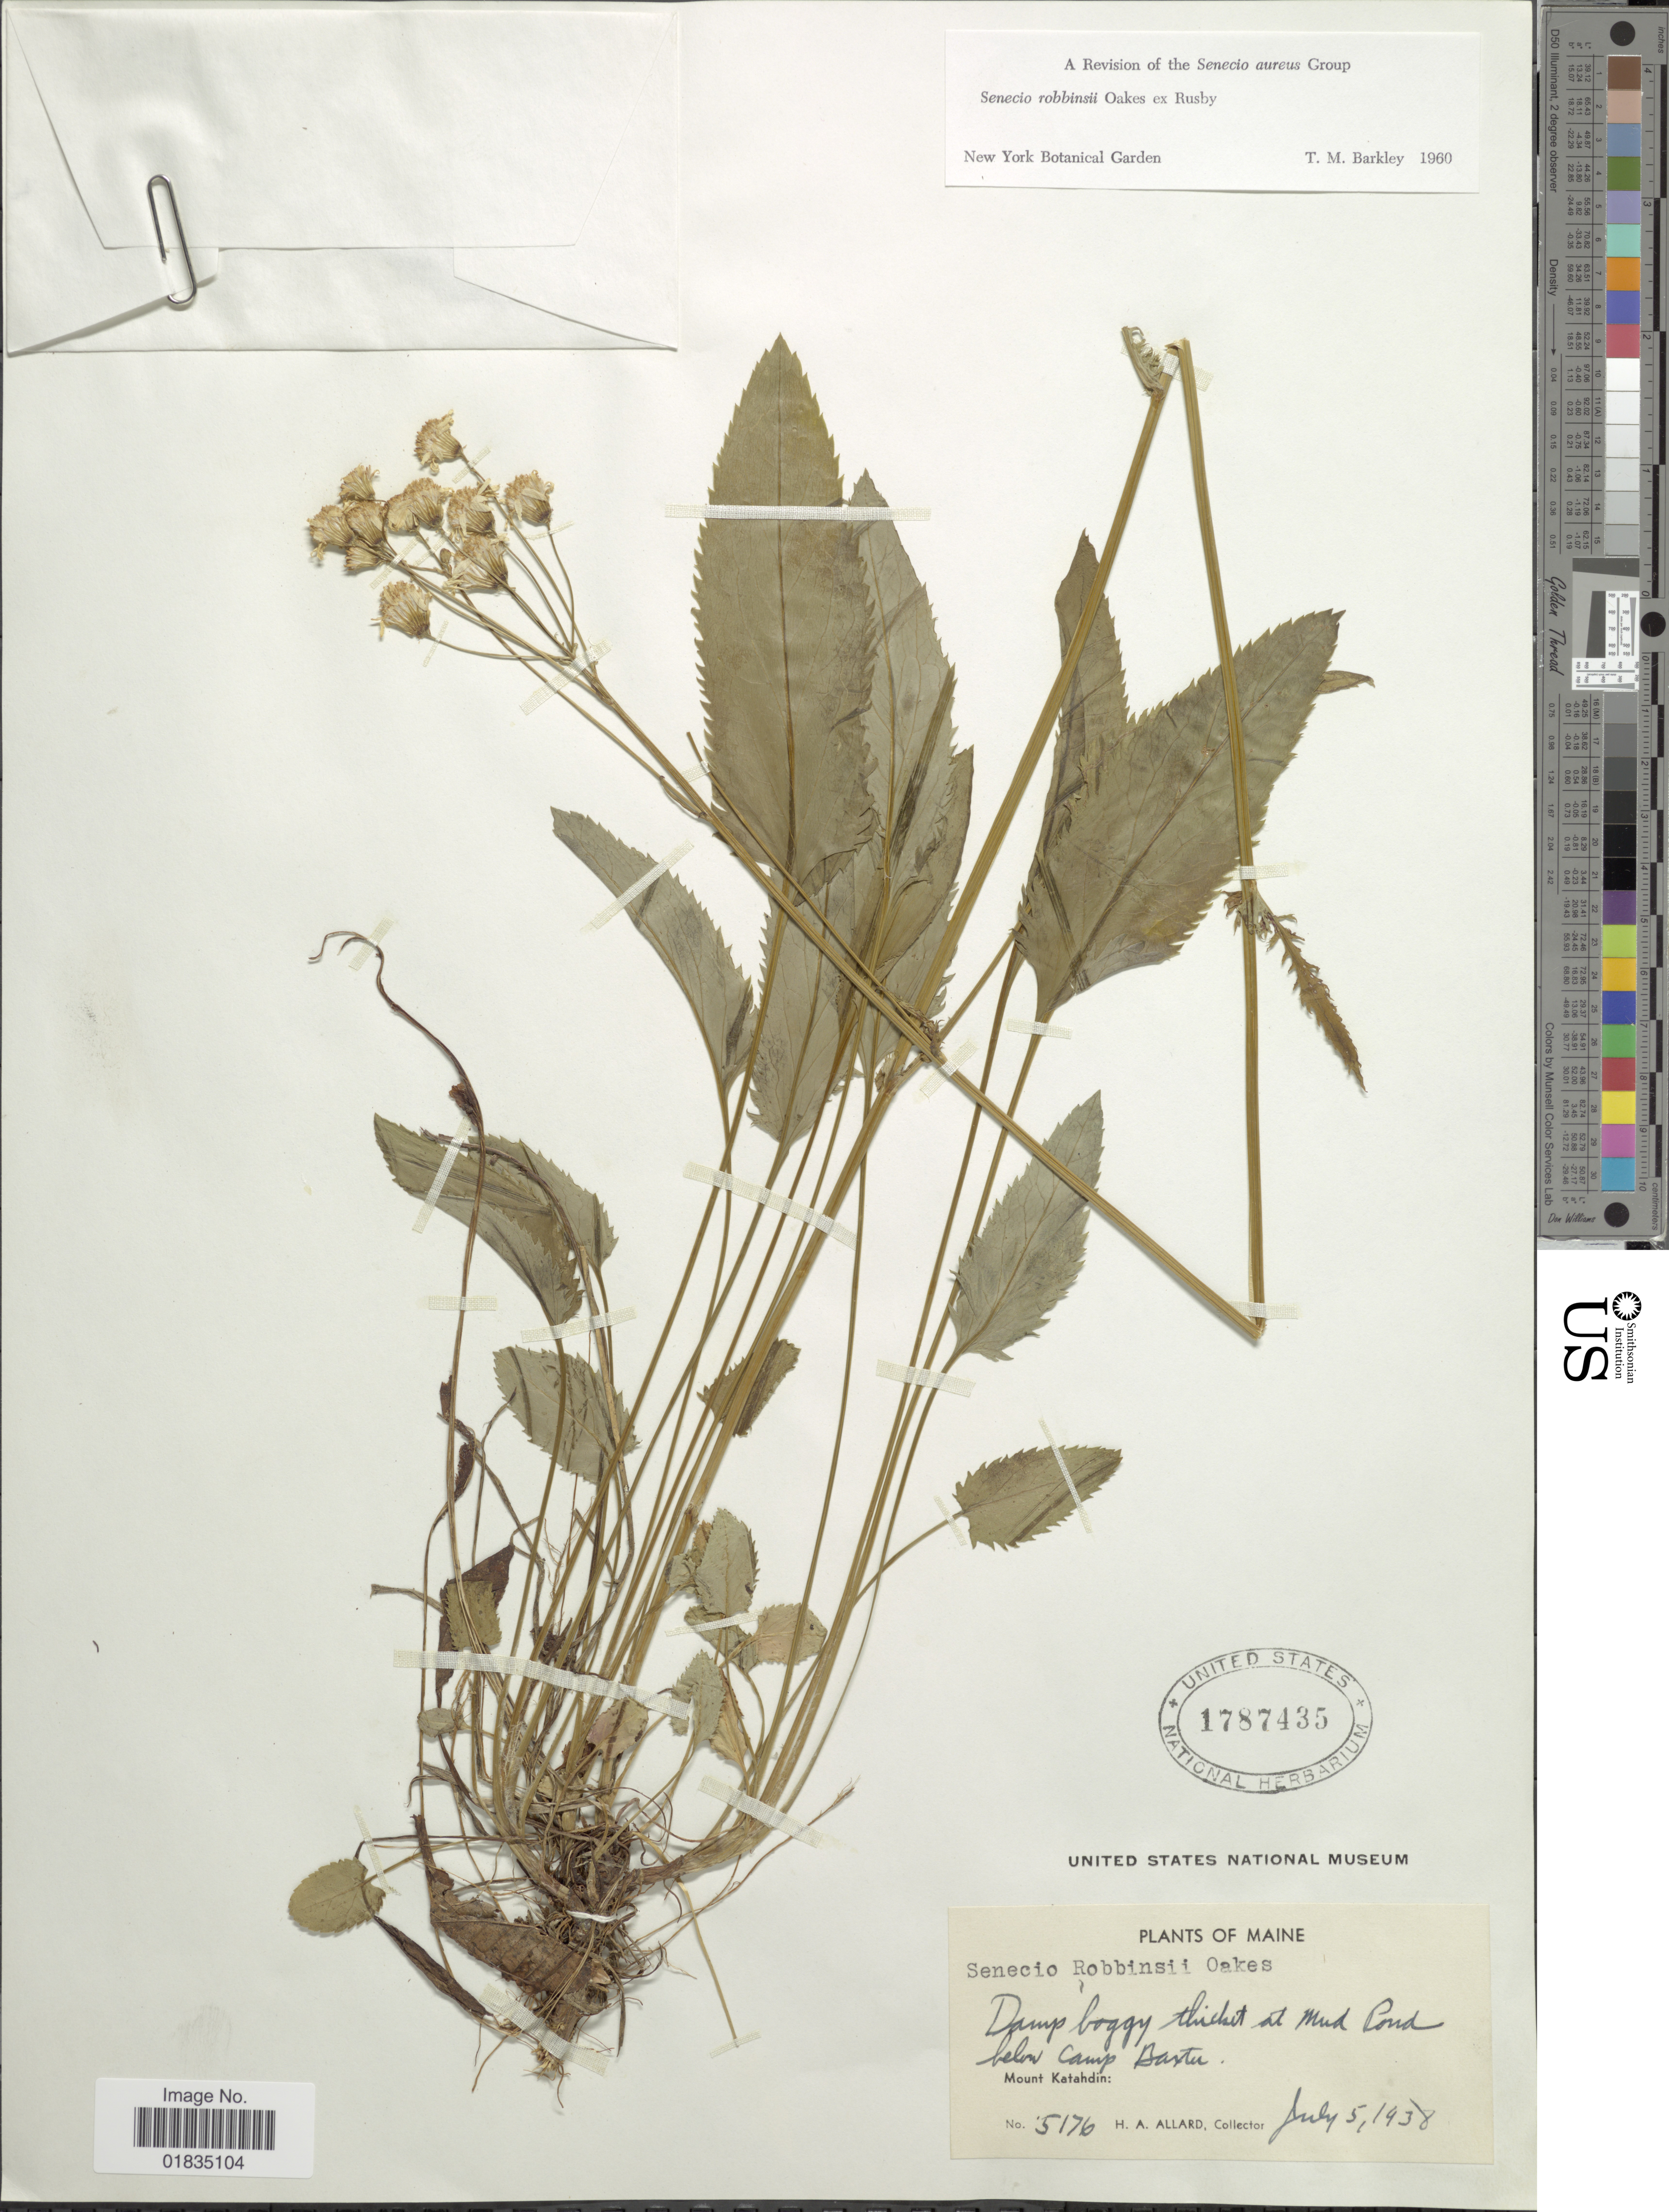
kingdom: Plantae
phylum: Tracheophyta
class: Magnoliopsida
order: Asterales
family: Asteraceae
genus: Packera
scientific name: Packera schweinitziana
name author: (Nutt.) W.A. Weber & Á. Löve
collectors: H. A. Allard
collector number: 5176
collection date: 1938-07-05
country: United States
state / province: Maine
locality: Mount Katahdin, at Mud Pond below Camp Baxter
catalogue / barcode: US 1787435